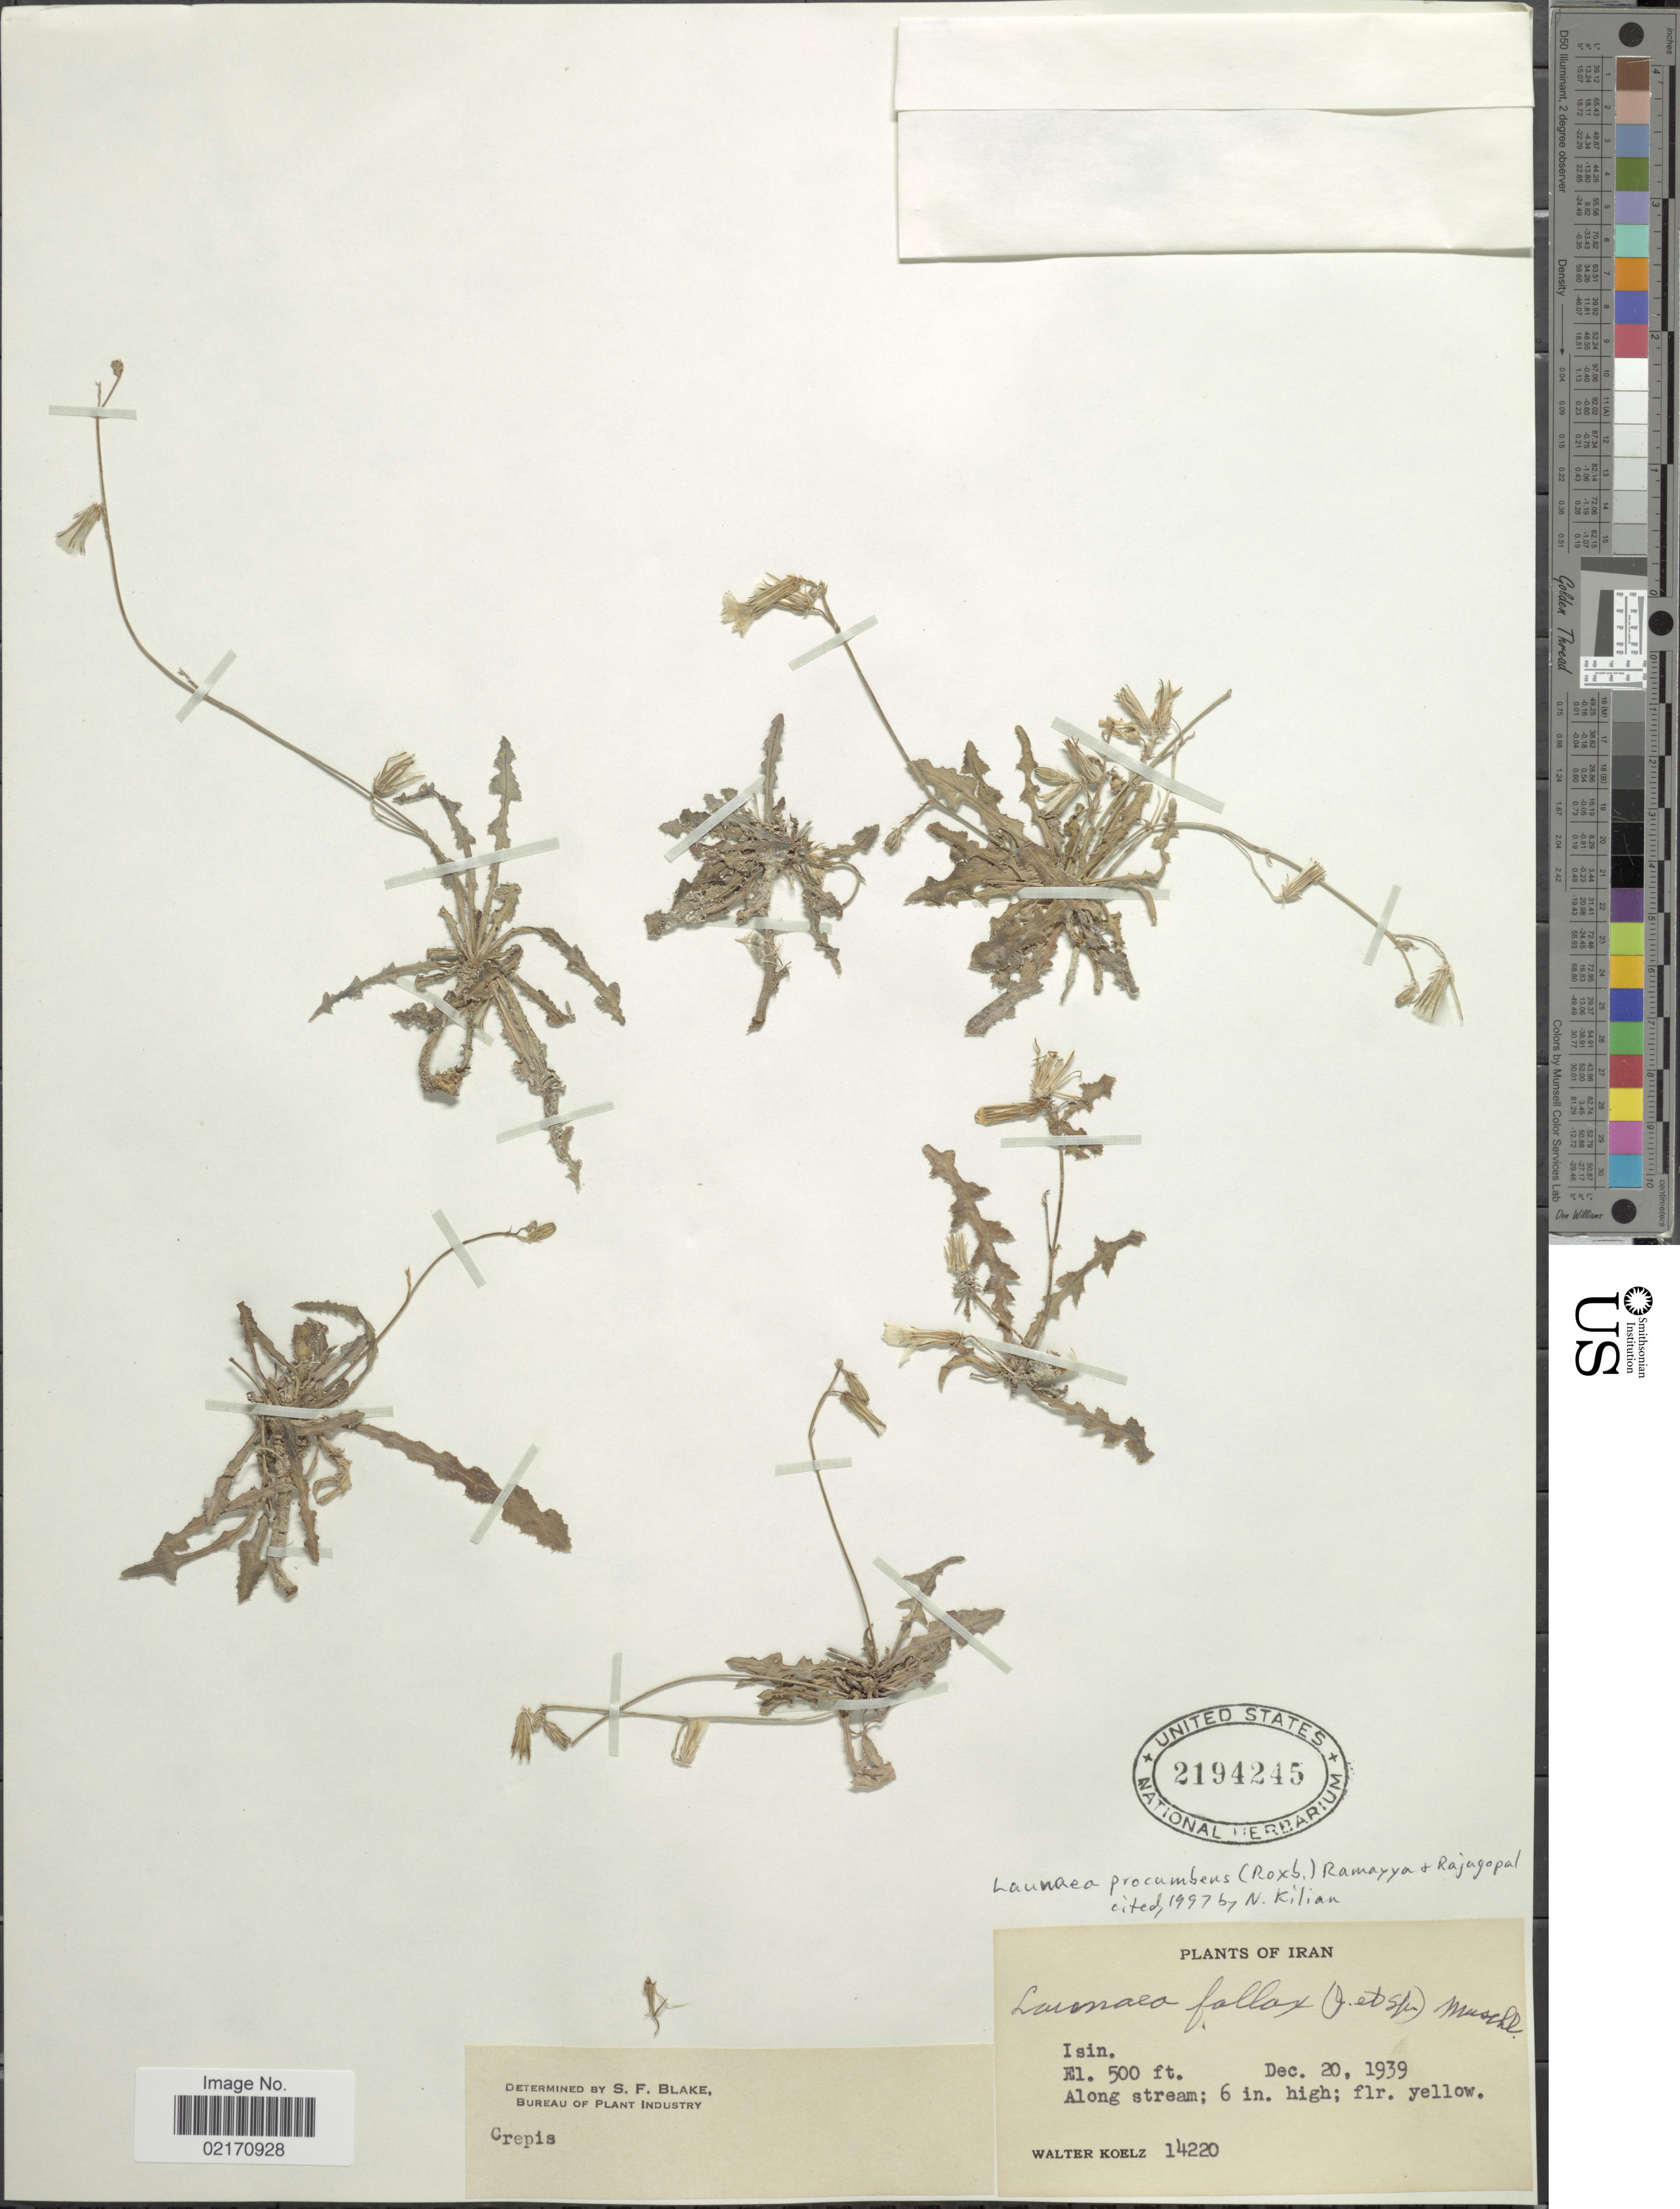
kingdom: Plantae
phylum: Tracheophyta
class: Magnoliopsida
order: Asterales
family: Asteraceae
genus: Launaea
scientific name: Launaea procumbens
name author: (Roxb.) Ramayya & Rajagopal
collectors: W. N. Koelz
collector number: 14220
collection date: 1939-12-20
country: Iran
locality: Isin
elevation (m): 152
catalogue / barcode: US 2194245